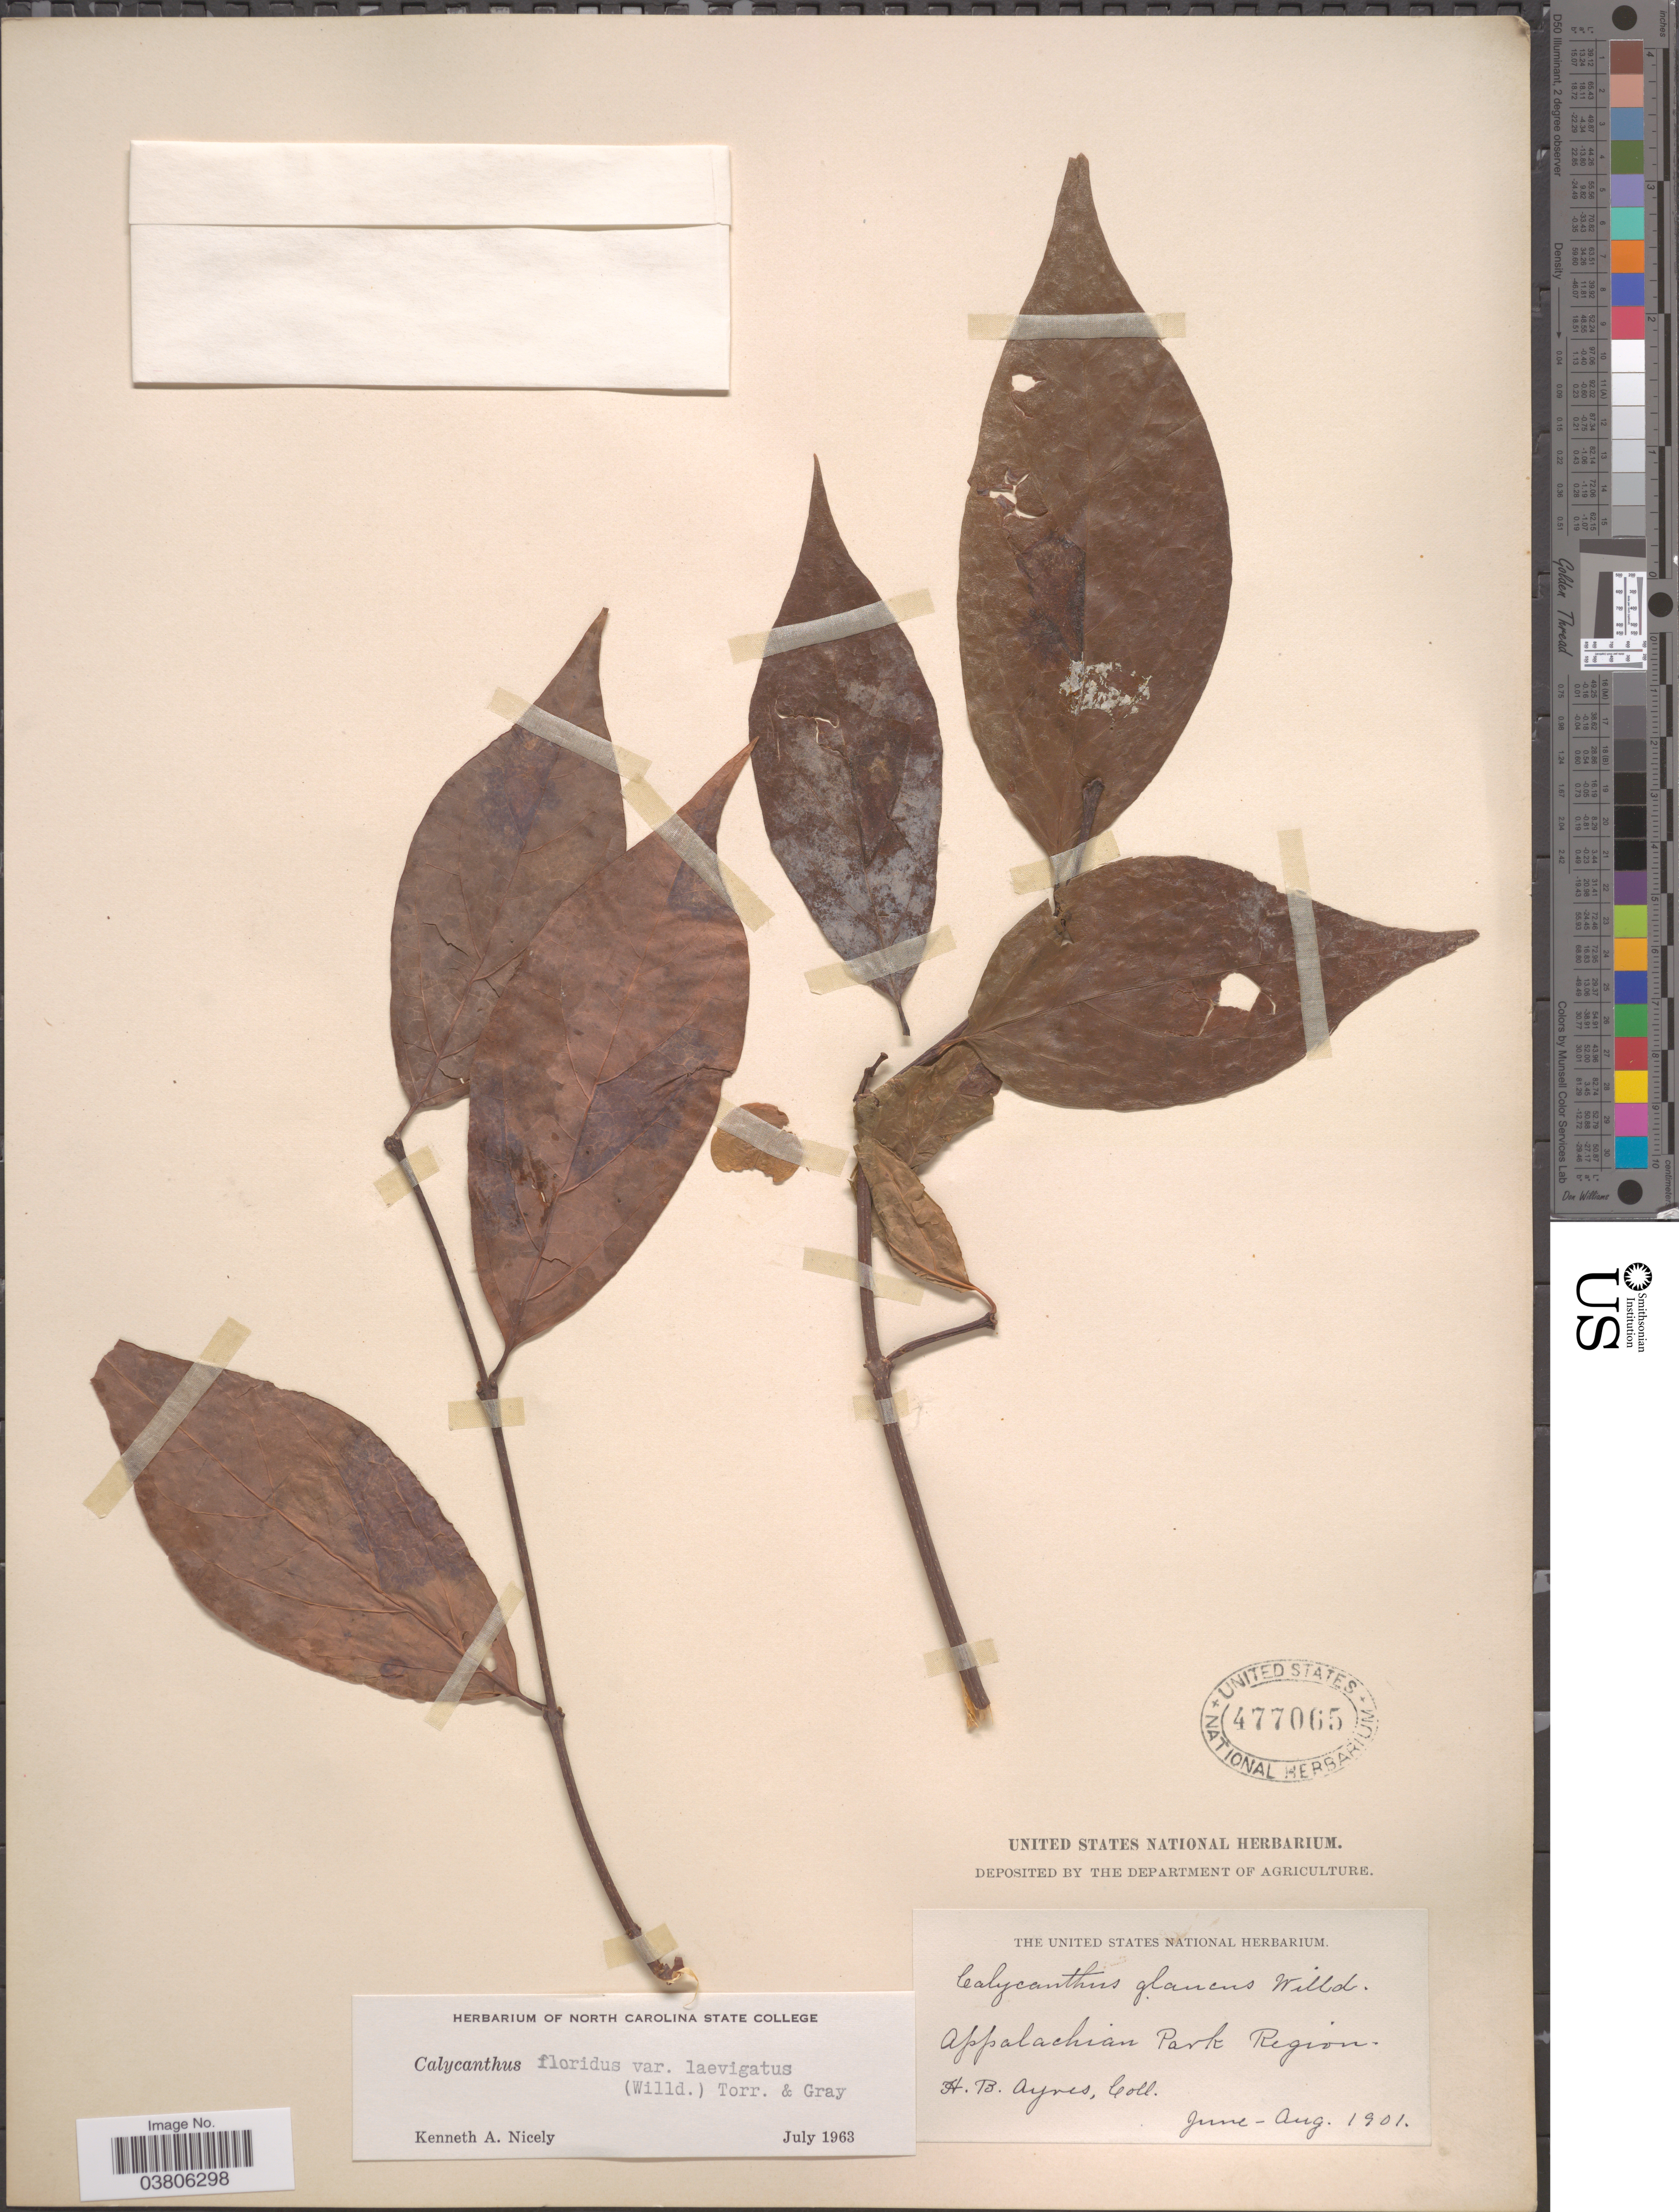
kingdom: Plantae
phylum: Tracheophyta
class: Magnoliopsida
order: Laurales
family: Calycanthaceae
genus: Calycanthus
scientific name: Calycanthus floridus var. laevigatus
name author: (Willd.) Torr. & A. Gray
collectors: H. Ayres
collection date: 1901-06/1901-08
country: United States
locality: Appalachian Park Region.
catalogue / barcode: US 477065